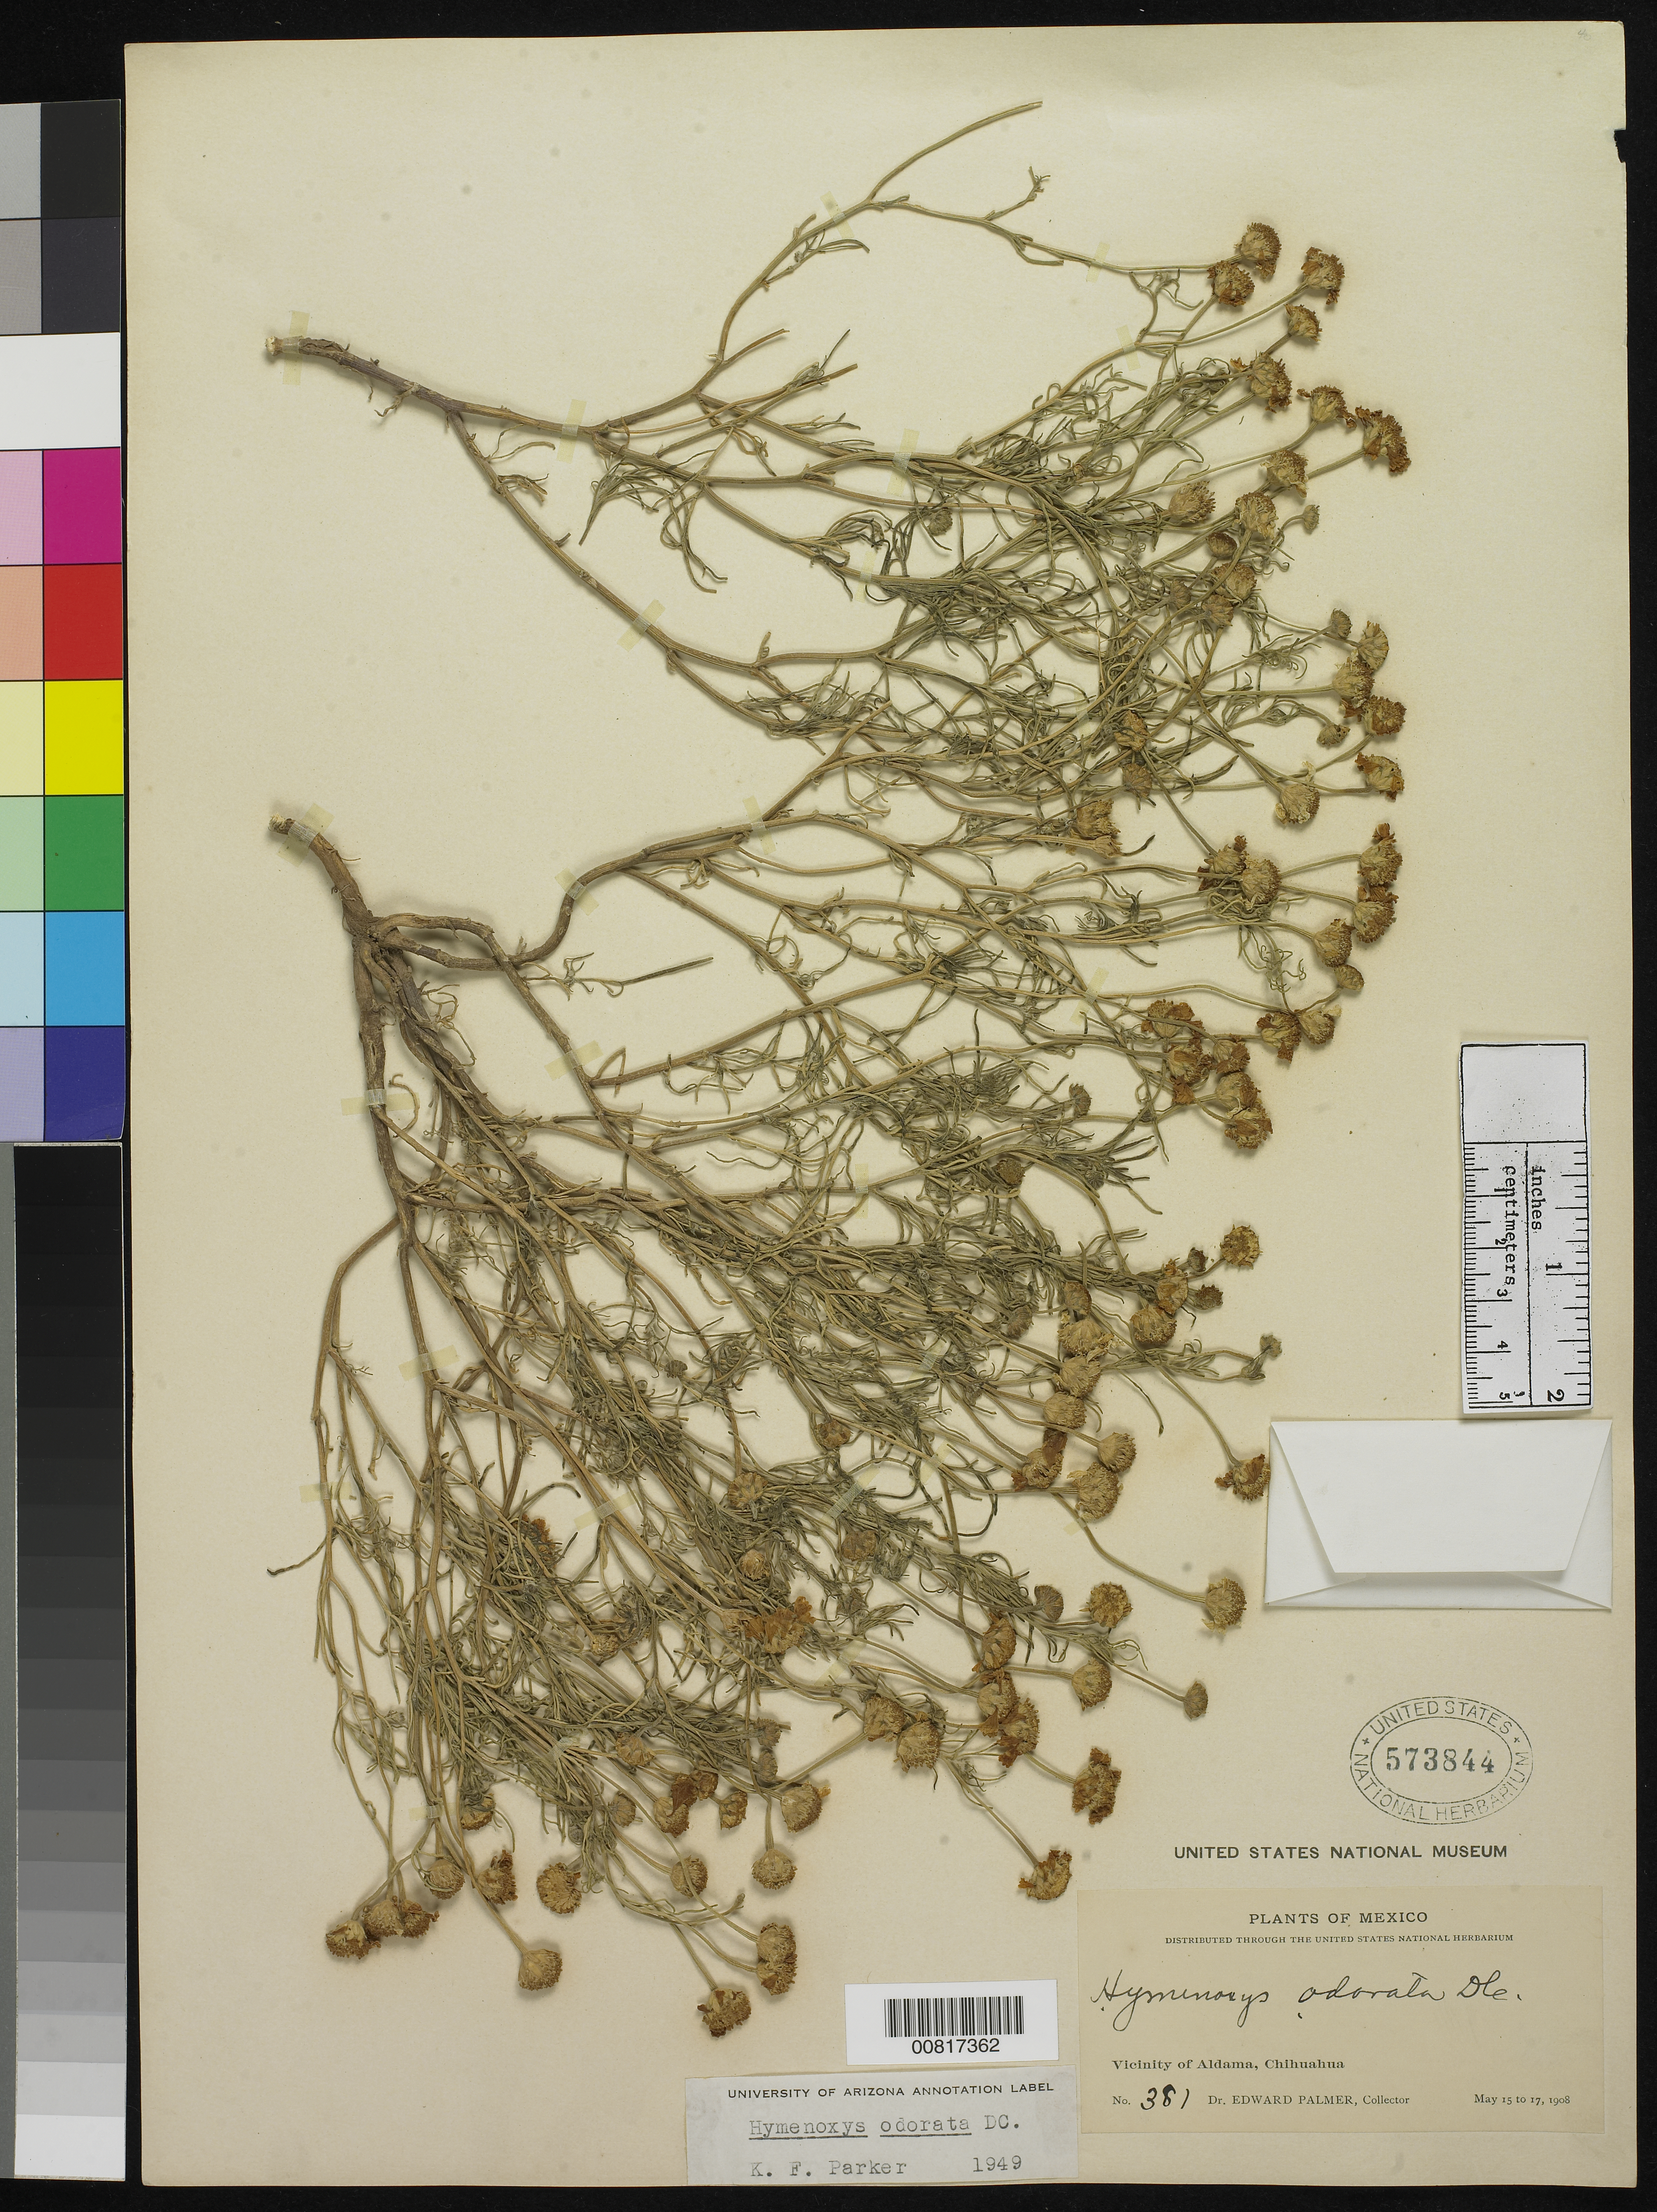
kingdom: Plantae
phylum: Tracheophyta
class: Magnoliopsida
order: Asterales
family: Asteraceae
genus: Hymenoxys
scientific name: Hymenoxys odorata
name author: DC.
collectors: E. Palmer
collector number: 381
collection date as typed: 15 May 1908 to 17 May 1908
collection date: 1908-05-15/1908-05-17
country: Mexico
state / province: Chihuahua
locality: Vicinity of Aldama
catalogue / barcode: US 573844